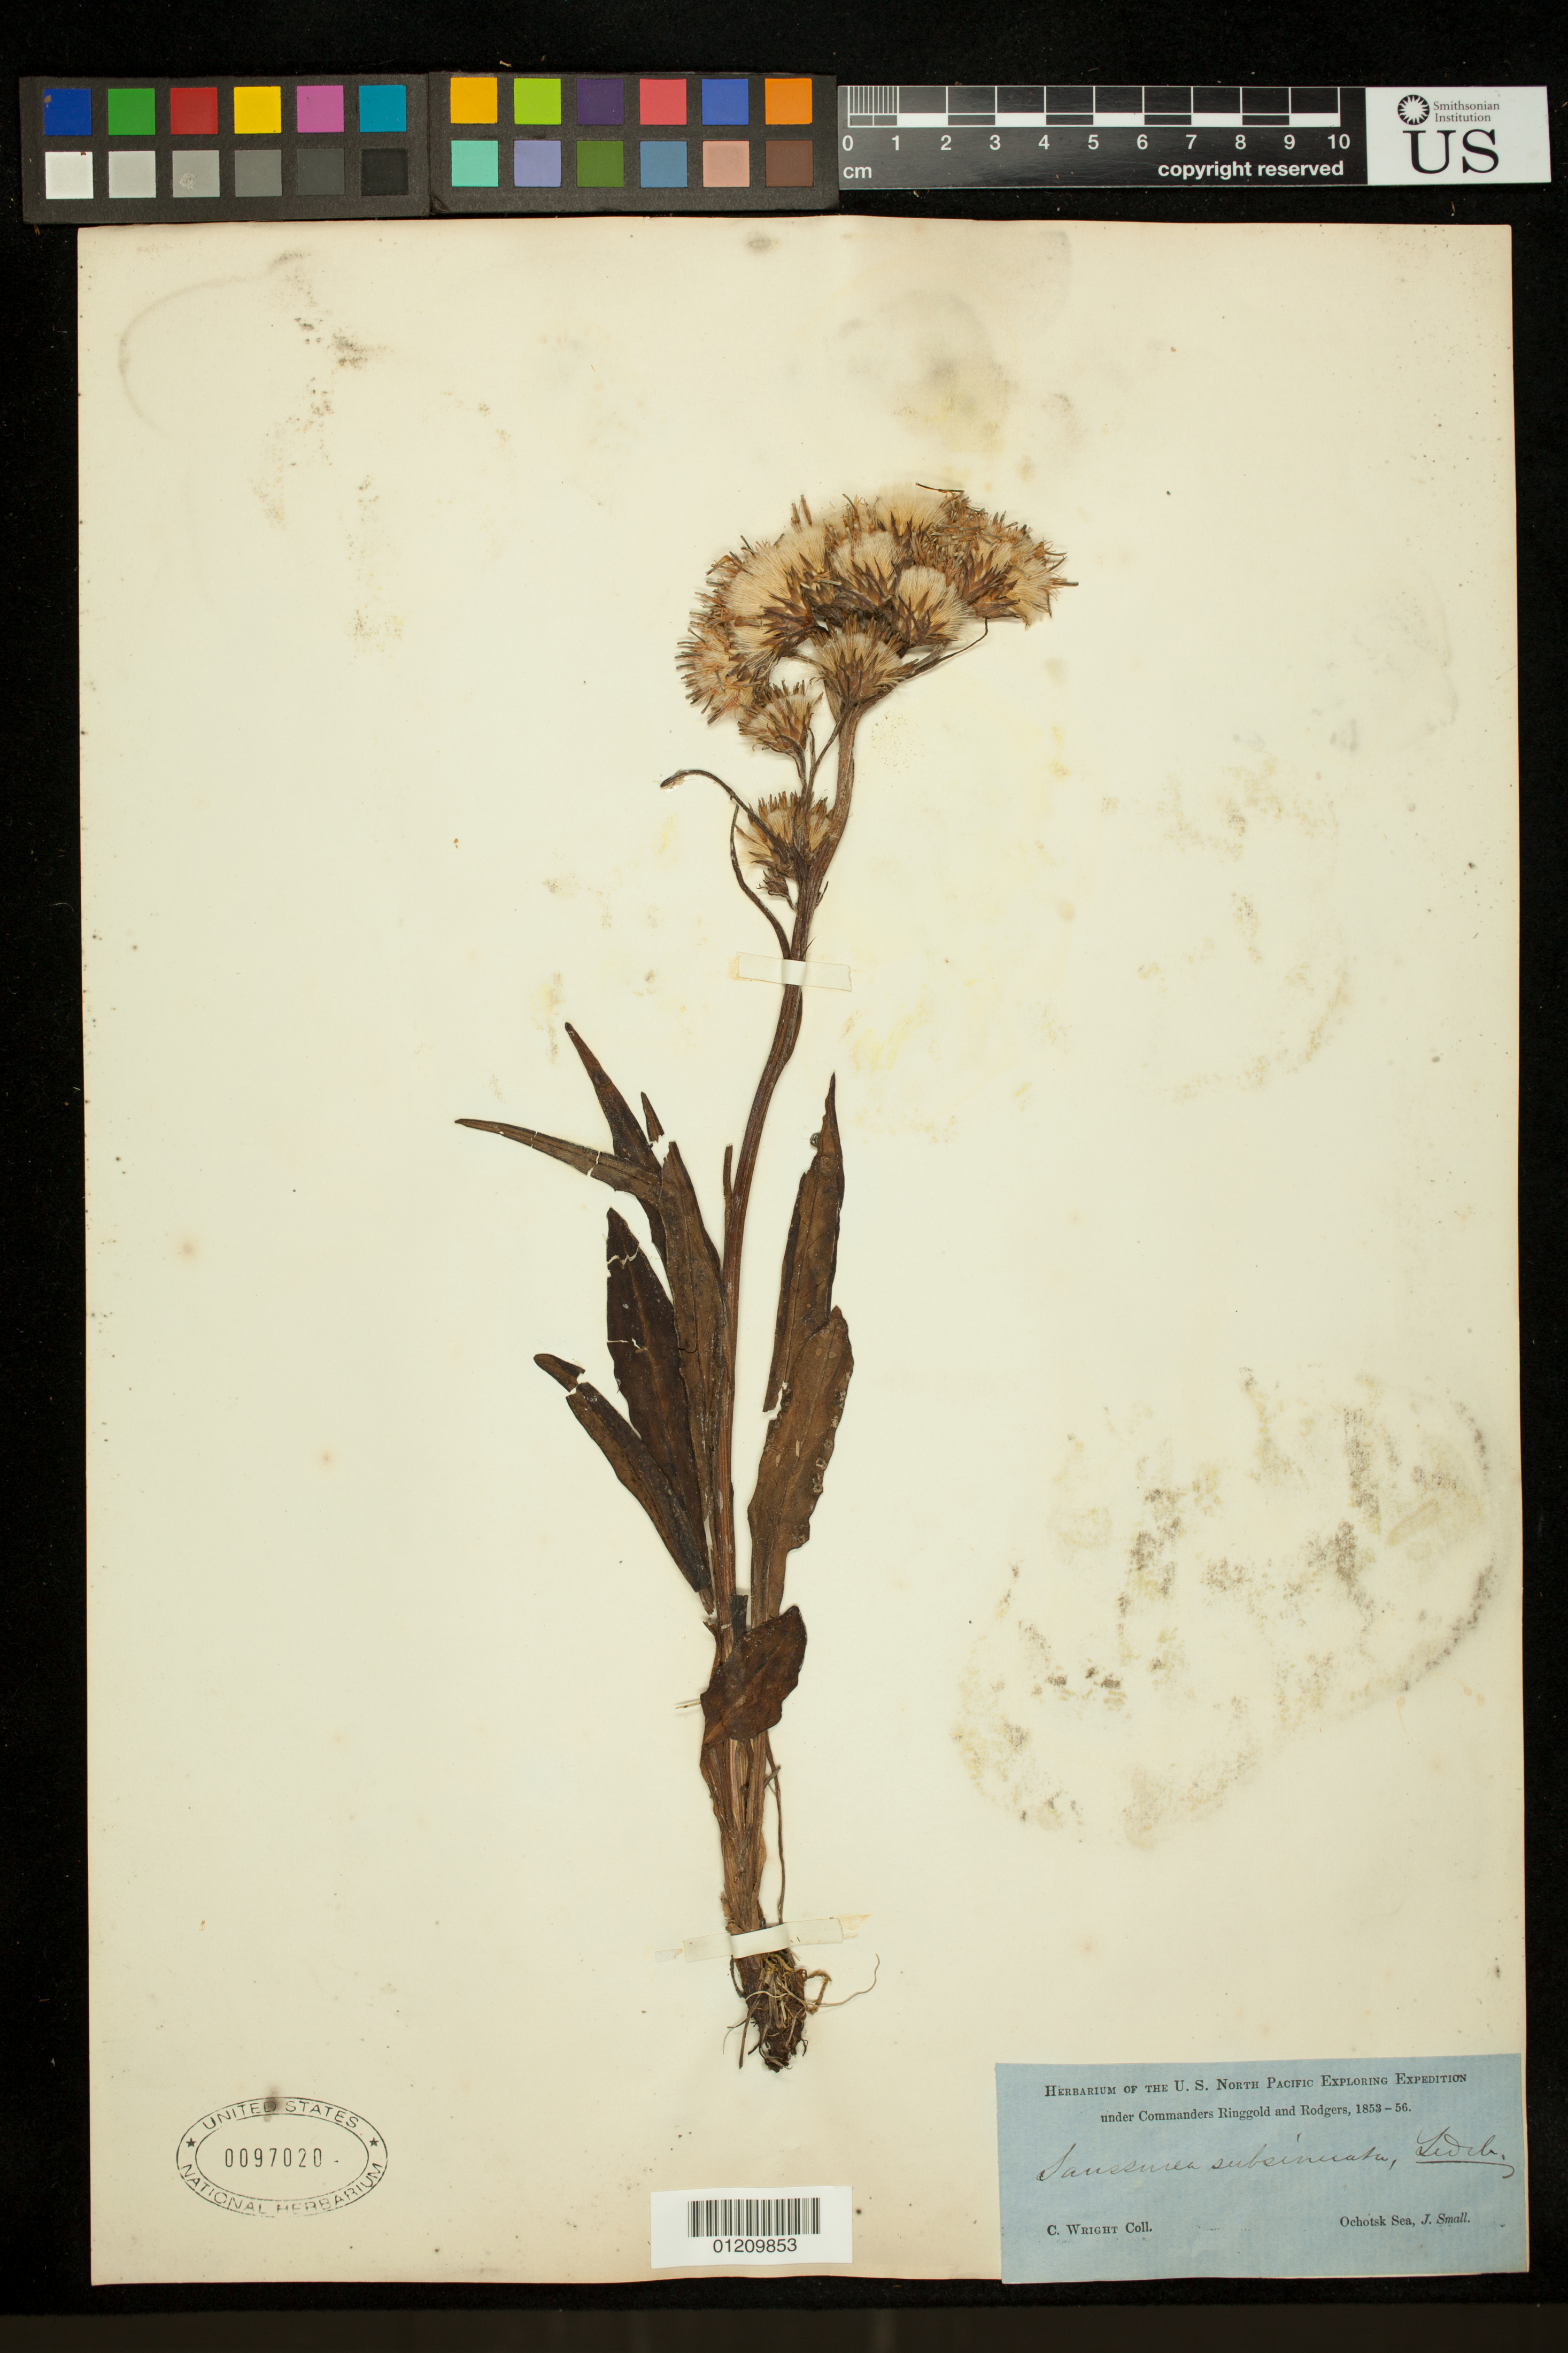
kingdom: Plantae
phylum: Tracheophyta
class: Magnoliopsida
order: Asterales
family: Asteraceae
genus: Saussurea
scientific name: Saussurea nuda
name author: Ledeb.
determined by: Chen, S. Y.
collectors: C. Wright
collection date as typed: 1853 to -- --- 1856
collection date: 1853/1856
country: Russian Federation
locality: Ochotsk Sea.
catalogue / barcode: US 97020